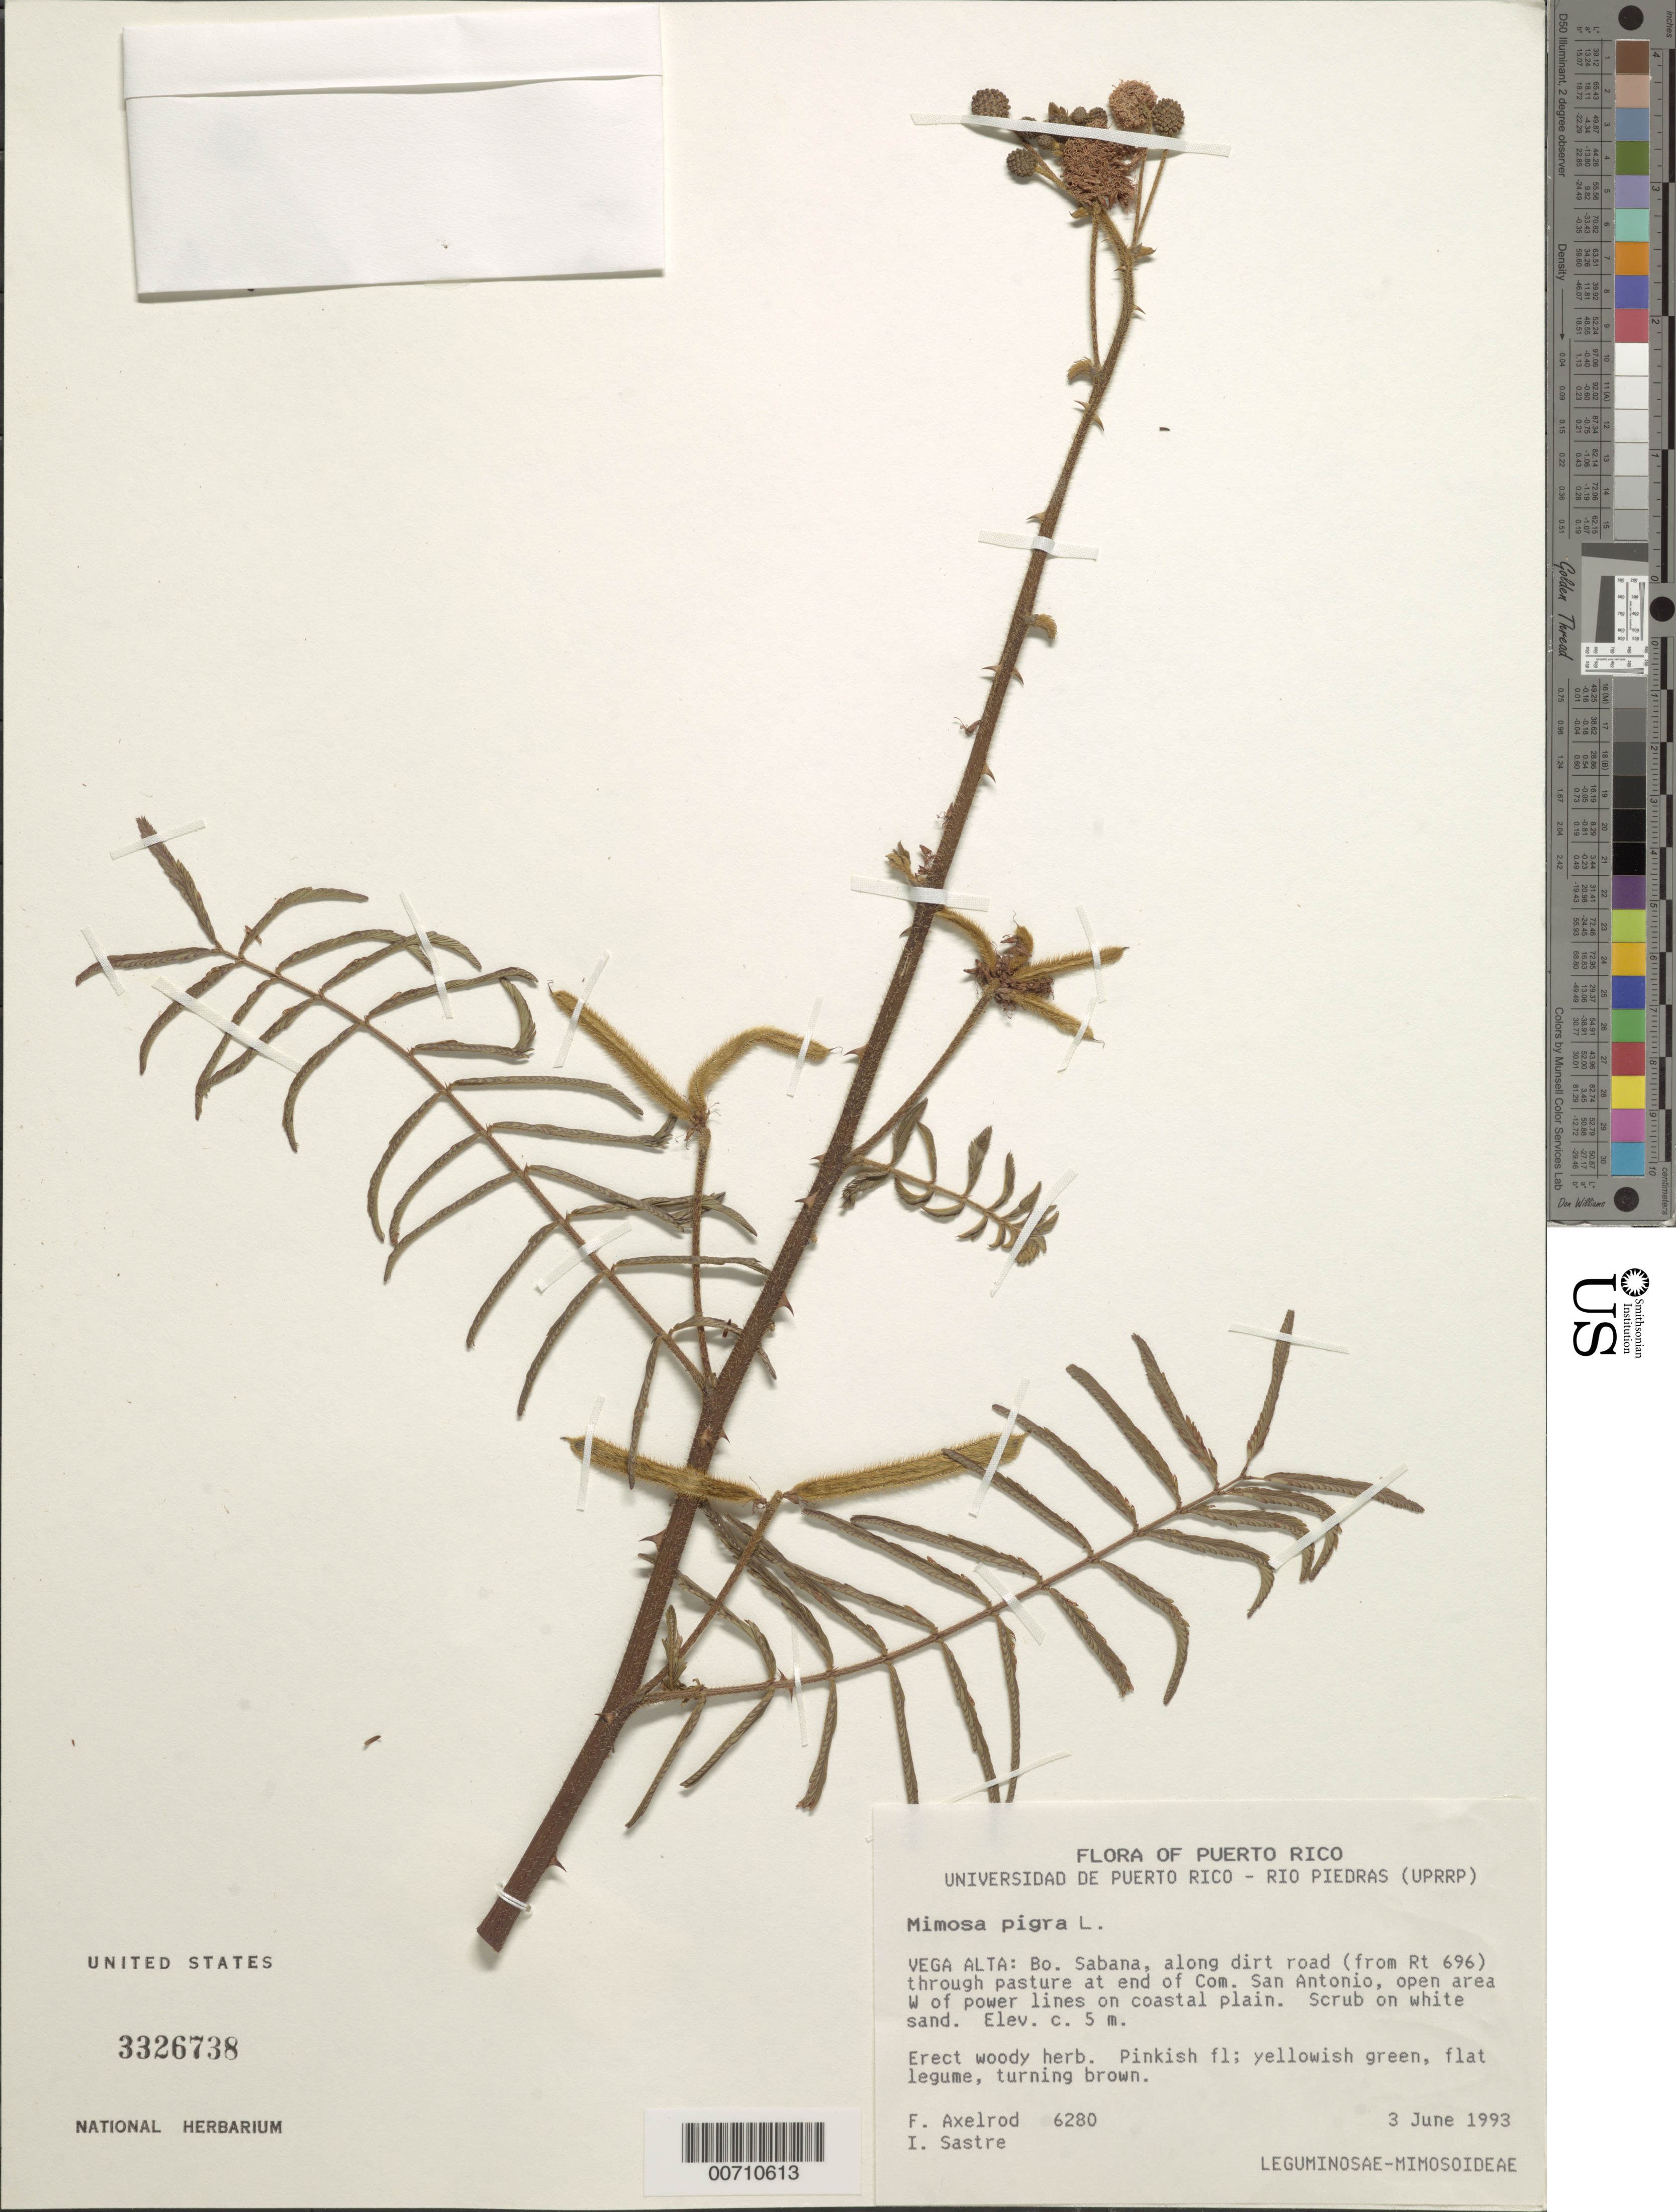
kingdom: Plantae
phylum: Tracheophyta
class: Magnoliopsida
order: Fabales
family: Fabaceae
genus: Mimosa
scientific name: Mimosa pigra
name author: L.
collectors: F. S. Axelrod & I. Sastre-de Jesús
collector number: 6280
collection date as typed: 03 Jun 1993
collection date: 1993-06-03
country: Puerto Rico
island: Greater Antilles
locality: Vega Alta: Bo. Sabana, along dirt Rd. (from Rt 696) through pasture at end of Com. San Antonio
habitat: Open area W of power lines on coastal plain; scrub on white sand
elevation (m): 5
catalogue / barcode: US 3326738